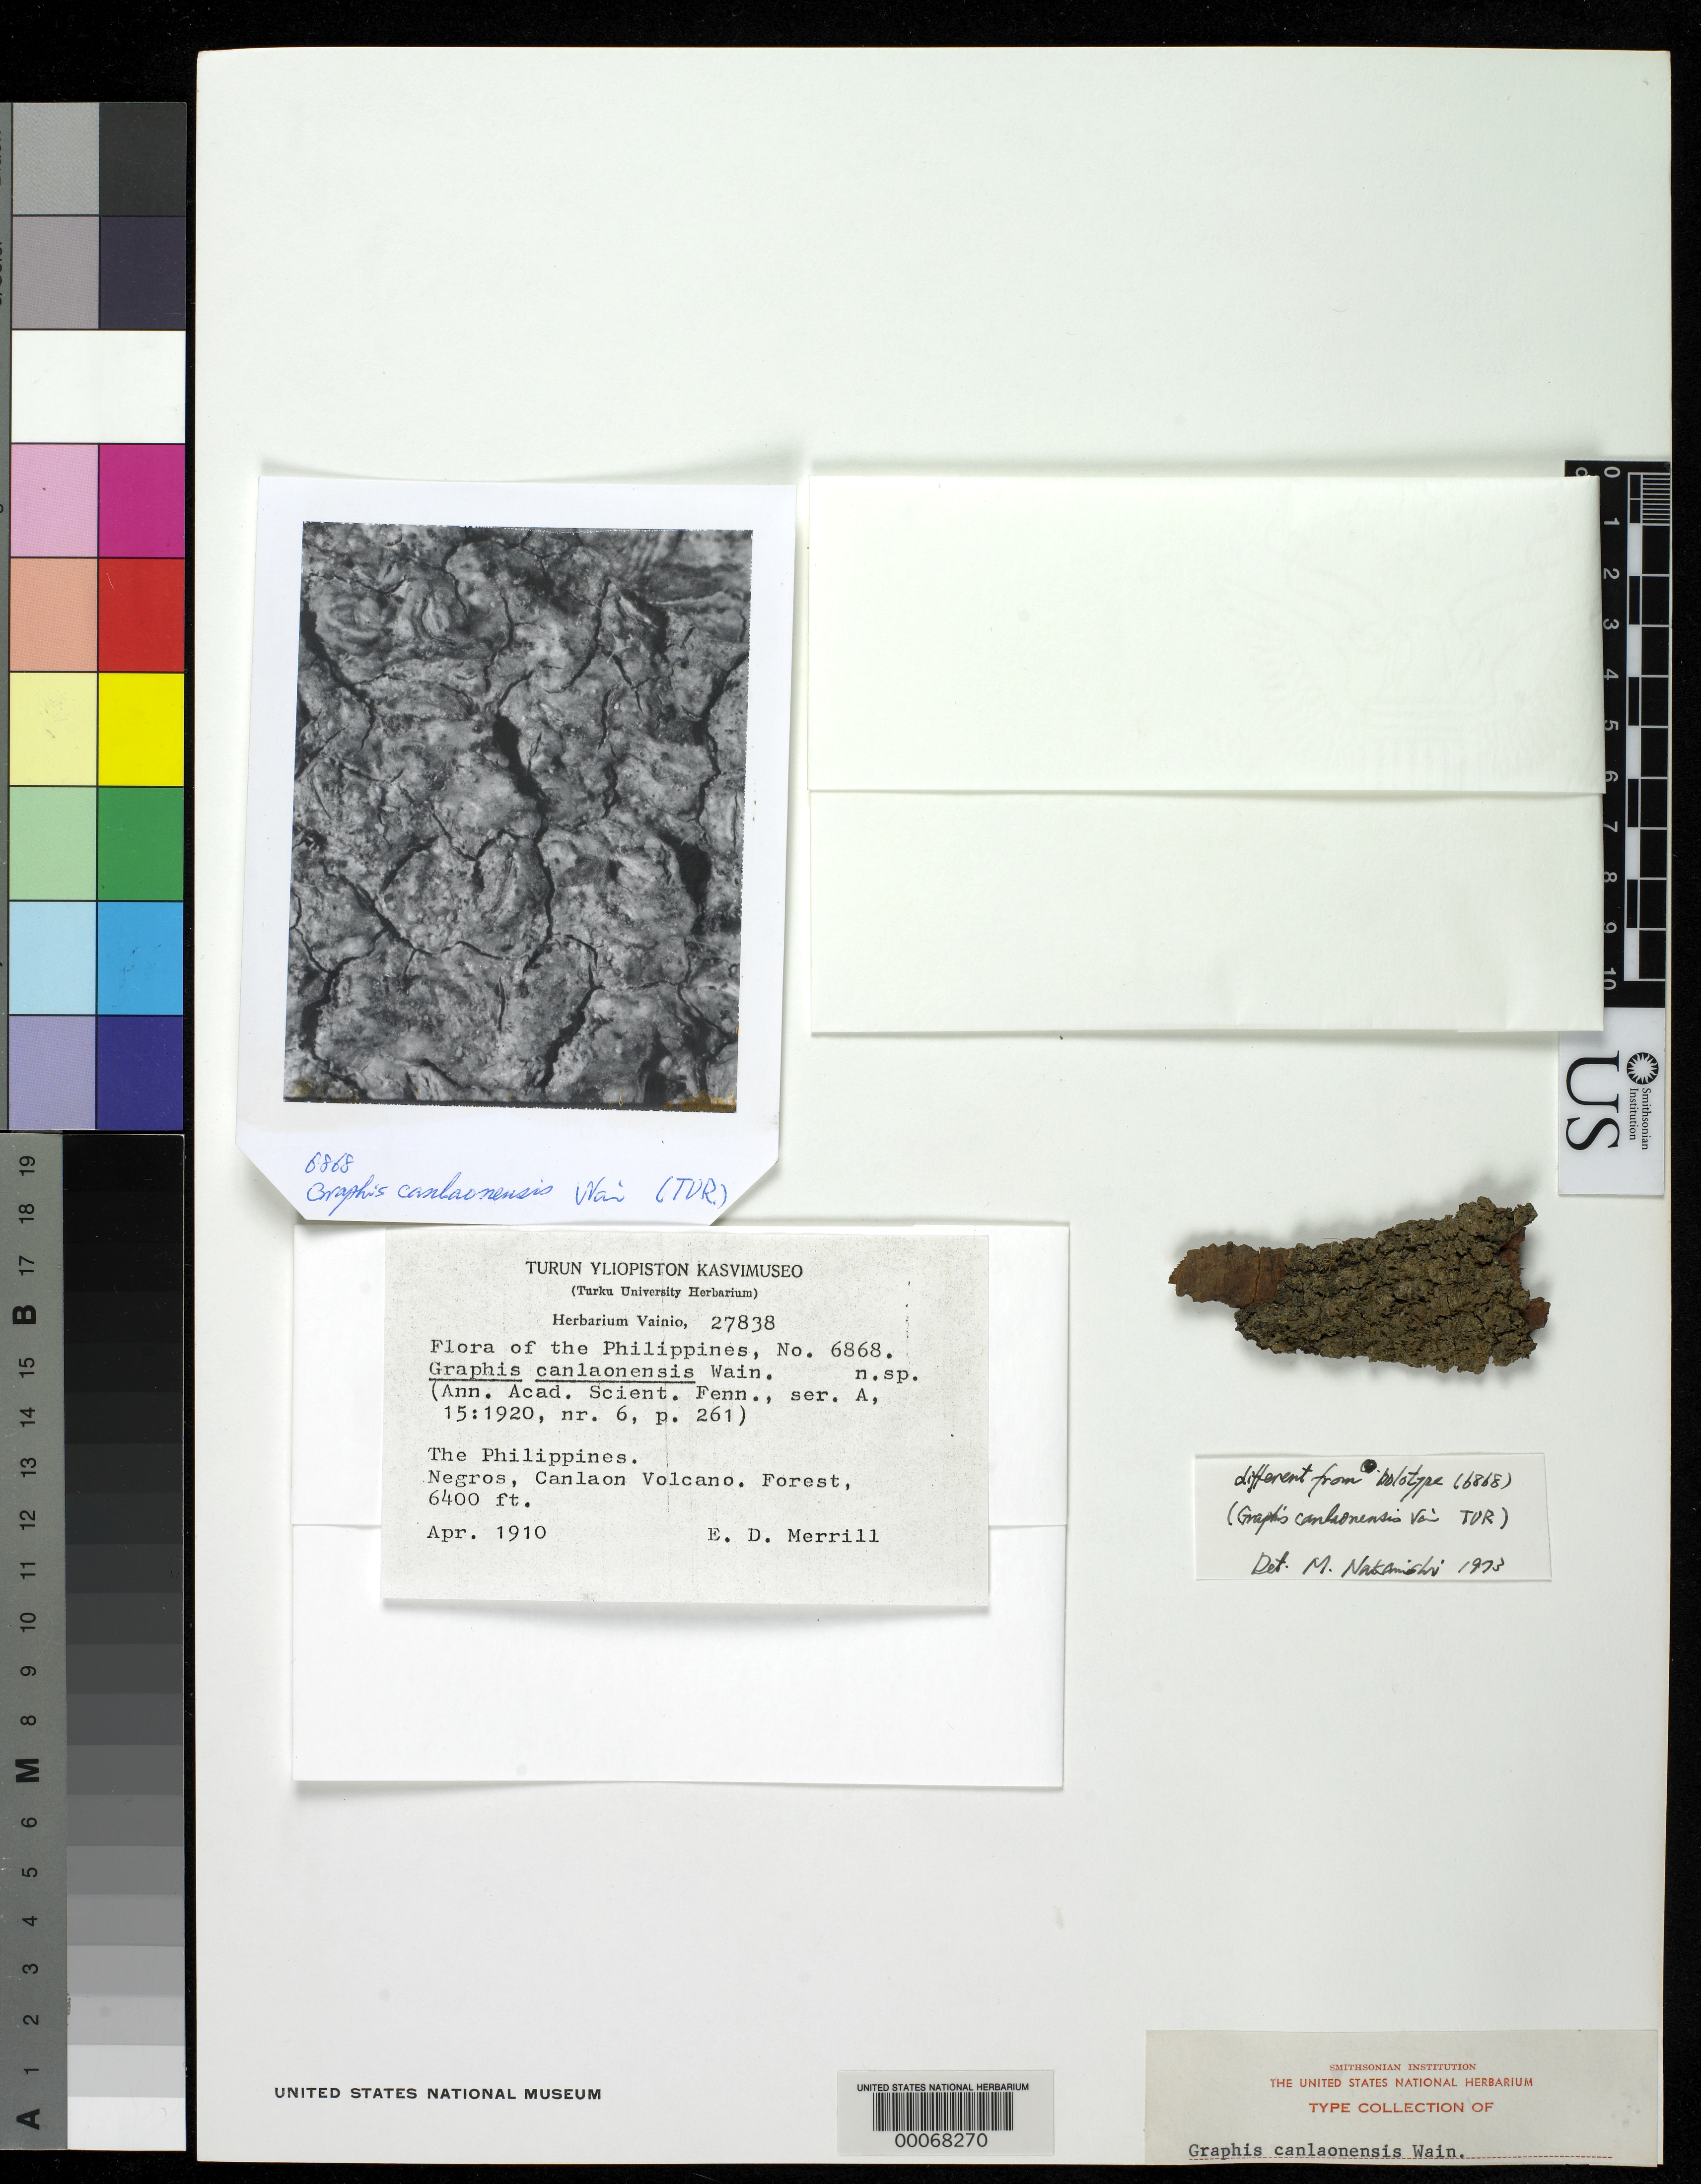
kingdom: Fungi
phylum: Ascomycota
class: Lecanoromycetes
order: Ostropales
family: Graphidaceae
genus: Graphis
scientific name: Graphis canlaonensis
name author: Vain.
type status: Isotype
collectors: E. D. Merrill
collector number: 6868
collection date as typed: Apr 1910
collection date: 1910-04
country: Philippines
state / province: Central Visayas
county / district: Negros Oriental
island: Negros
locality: Canlaon Volcano Forest.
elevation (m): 1951